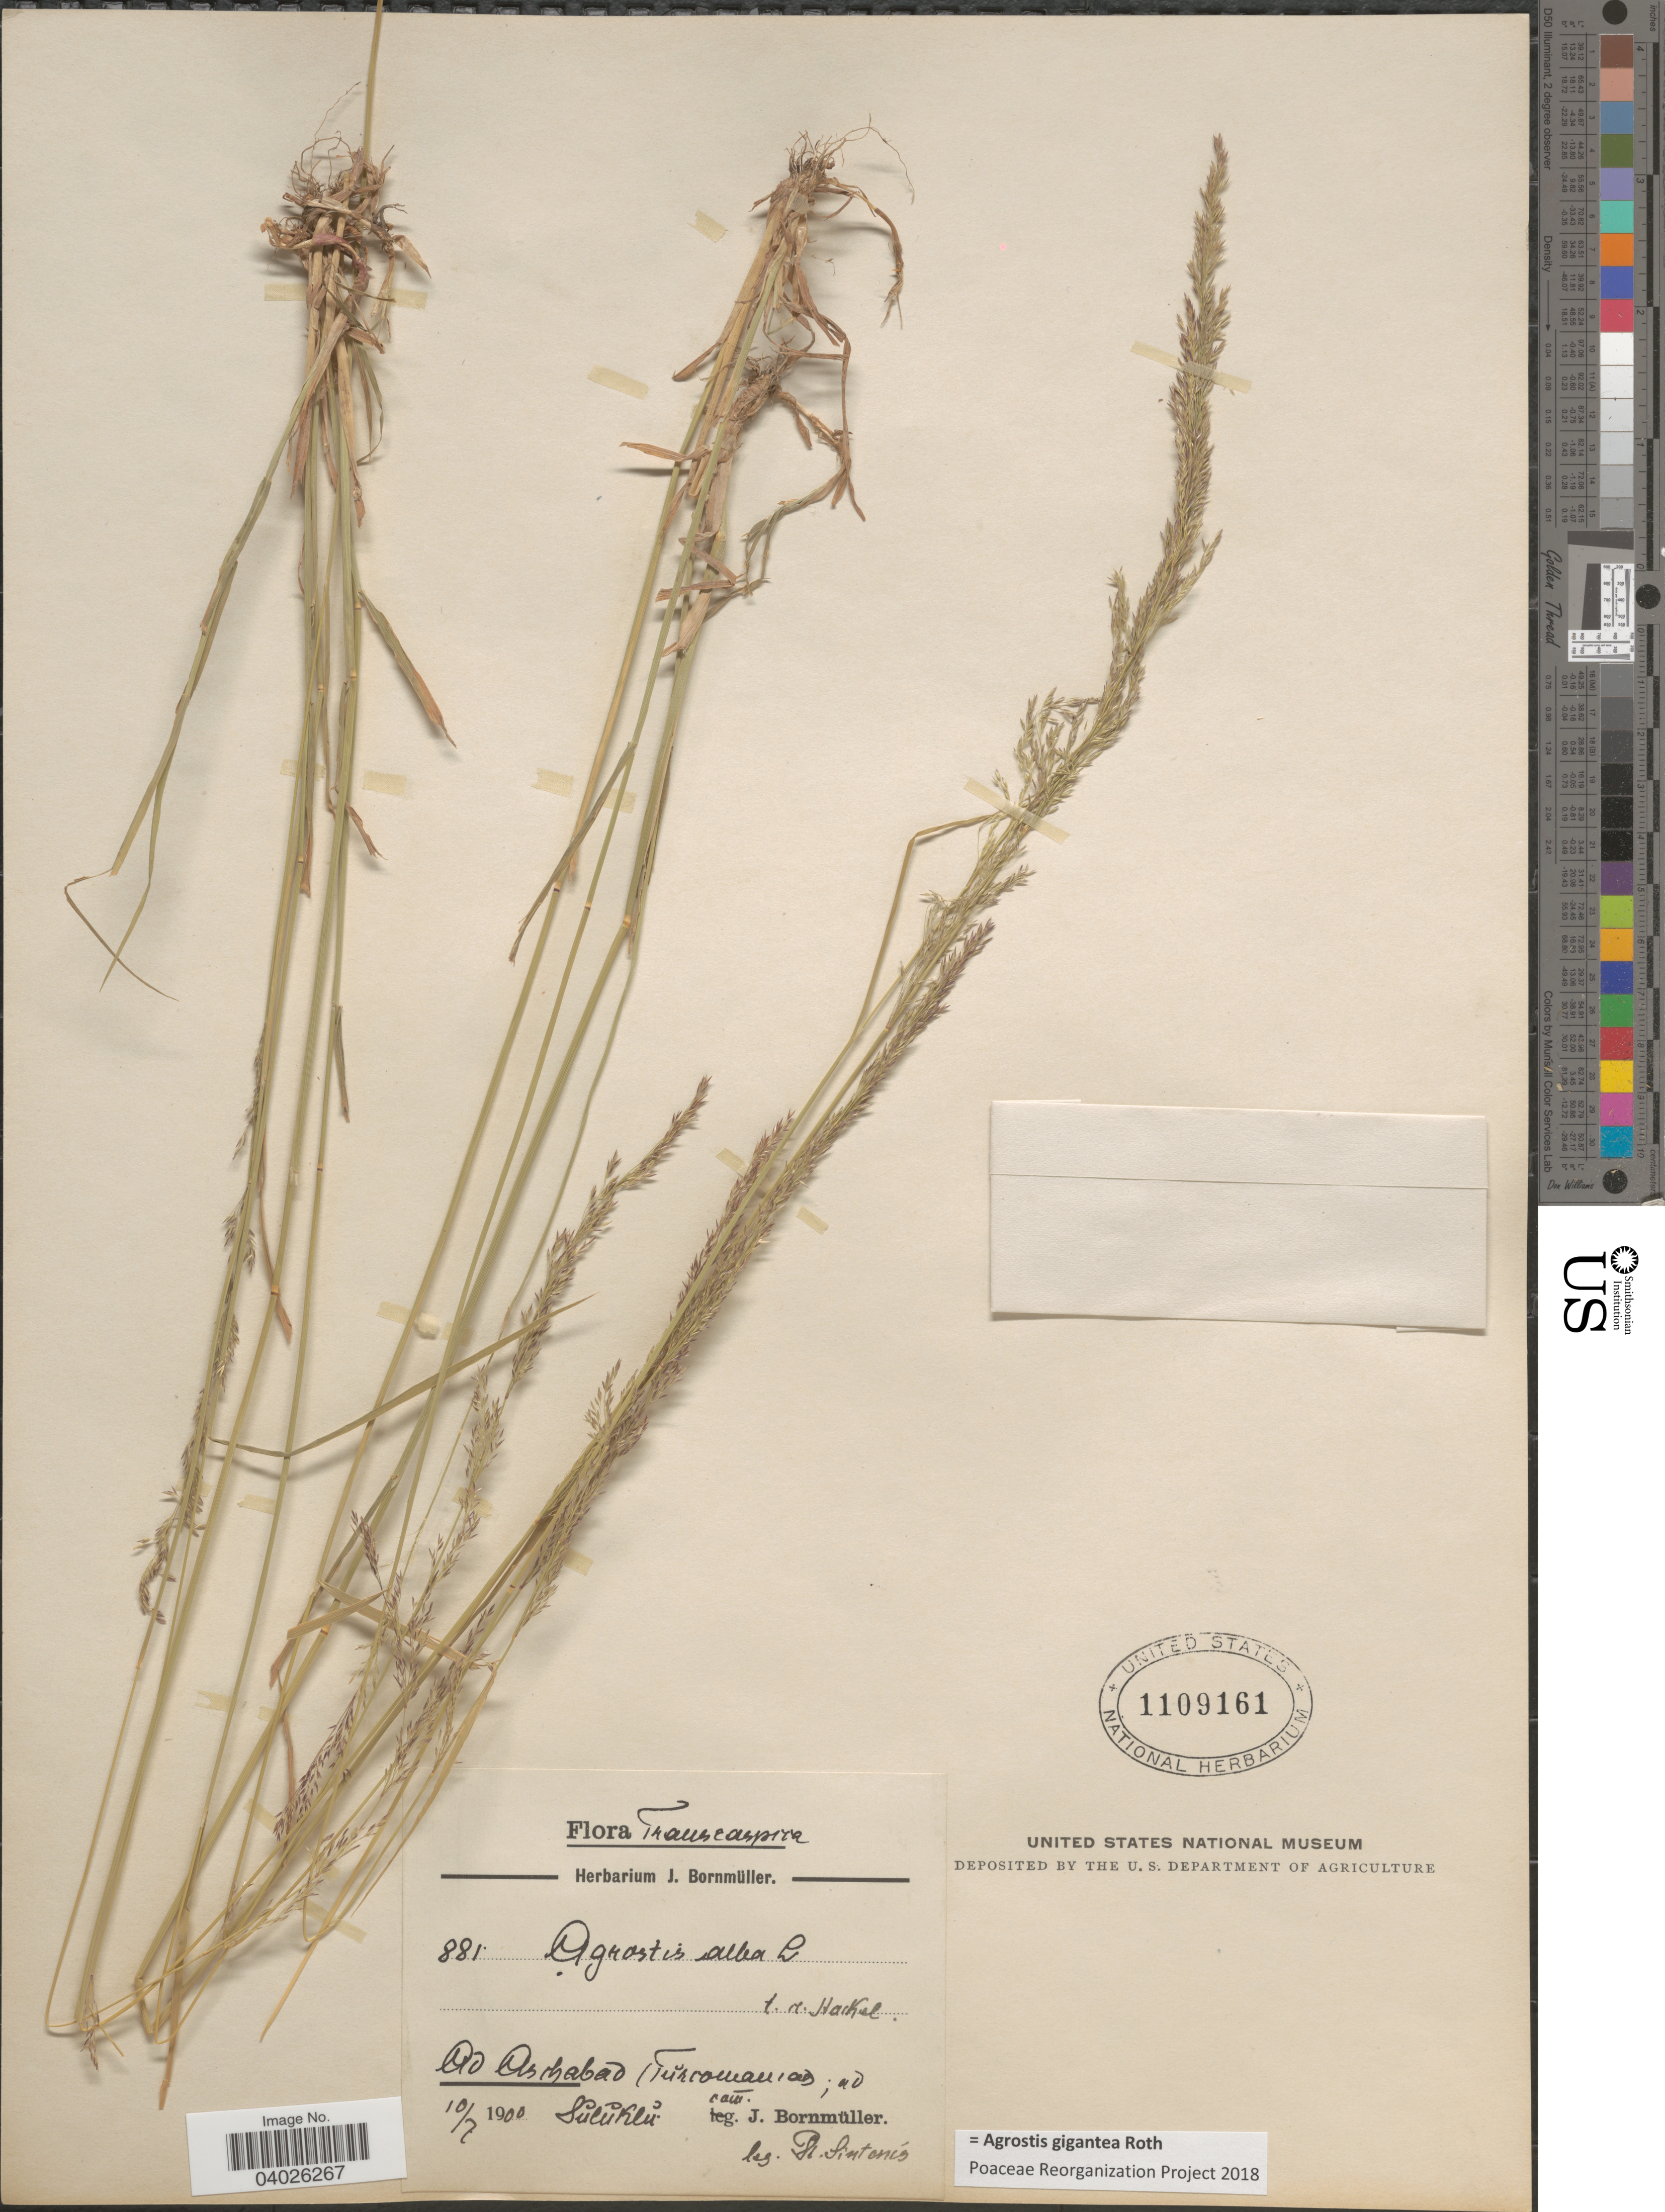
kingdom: Plantae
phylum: Tracheophyta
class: Liliopsida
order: Poales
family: Poaceae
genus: Agrostis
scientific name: Agrostis gigantea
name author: Roth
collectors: P. Sintenis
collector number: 881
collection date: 1900-07-10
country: Turkmenistan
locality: Transcaspica. Ad Aschabad (Tůromanias) [interpreted]; ad Sůlůklů.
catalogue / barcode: US 1109161